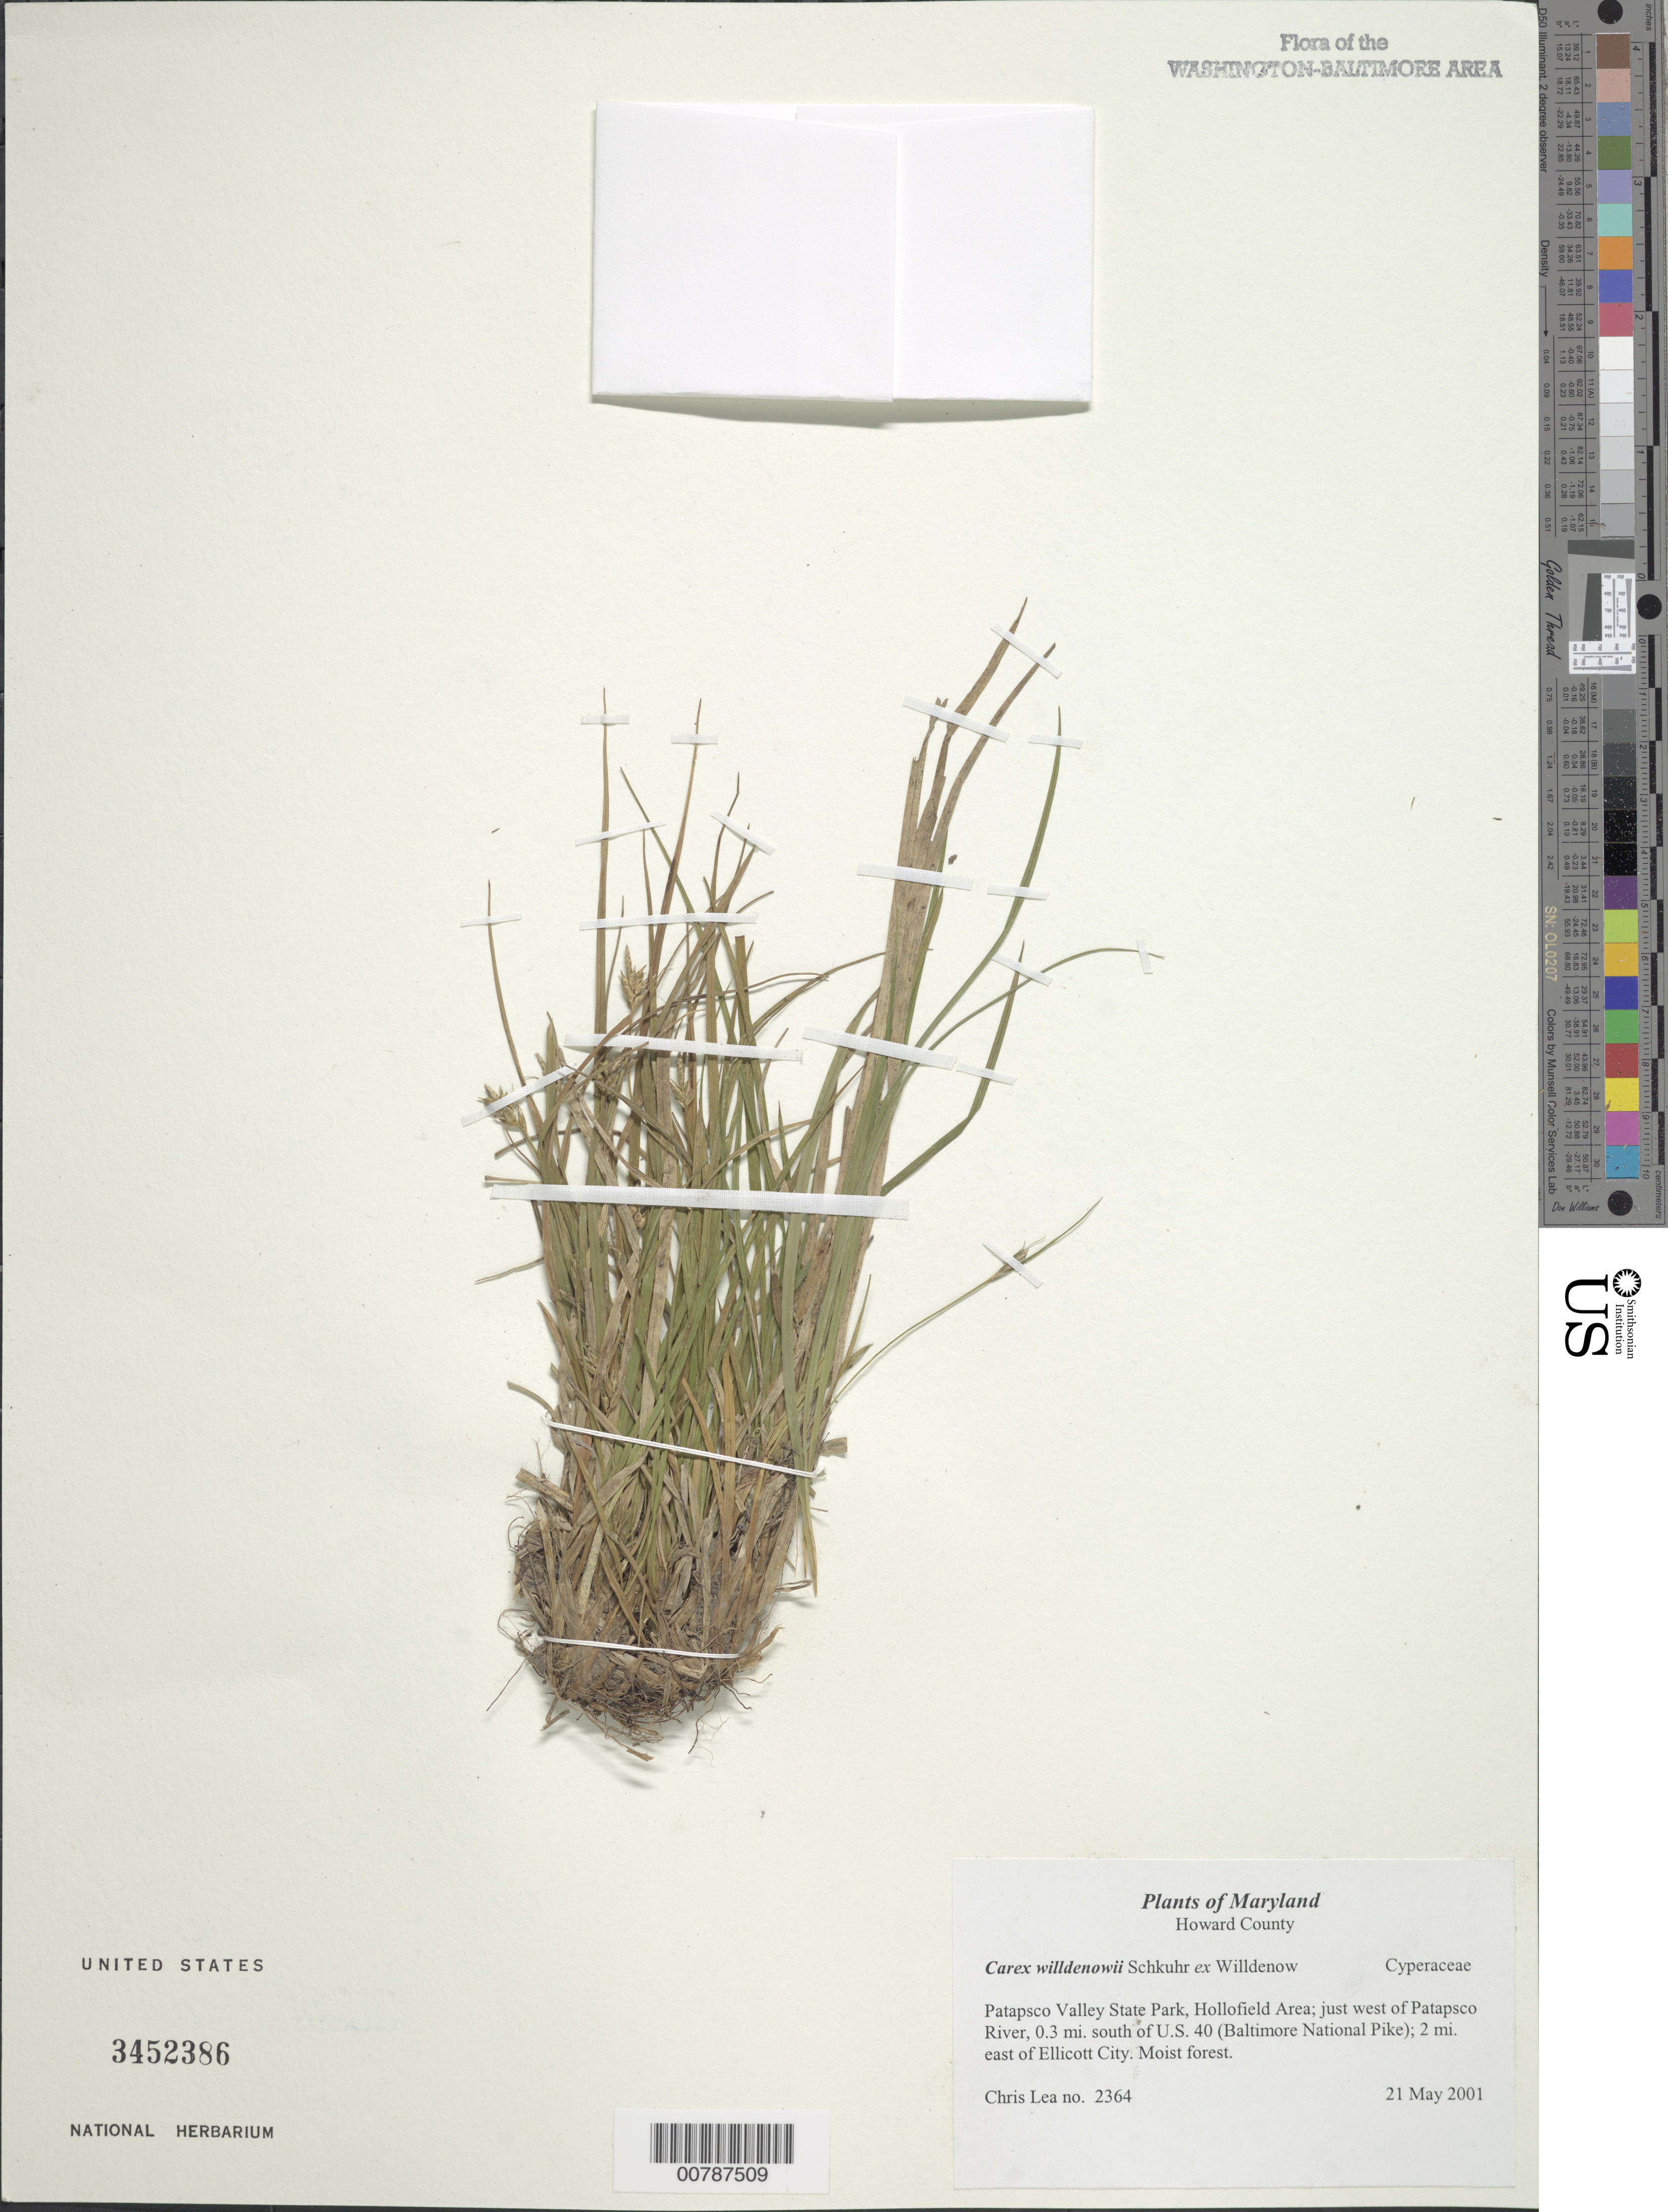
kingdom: Plantae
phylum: Tracheophyta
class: Liliopsida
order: Poales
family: Cyperaceae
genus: Carex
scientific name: Carex willdenowii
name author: Willd.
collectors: C. Lea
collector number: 2364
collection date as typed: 21 May 2001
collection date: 2001-05-21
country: United States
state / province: Maryland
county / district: Howard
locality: Patapsco Valley State Park, Hollofield Area; just west of Patapsco River, 0.3 miles south of U.S. 40 (Baltimore National Pike); 2 miles east of Ellicott City.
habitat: Moist forest.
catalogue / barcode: US 3452386